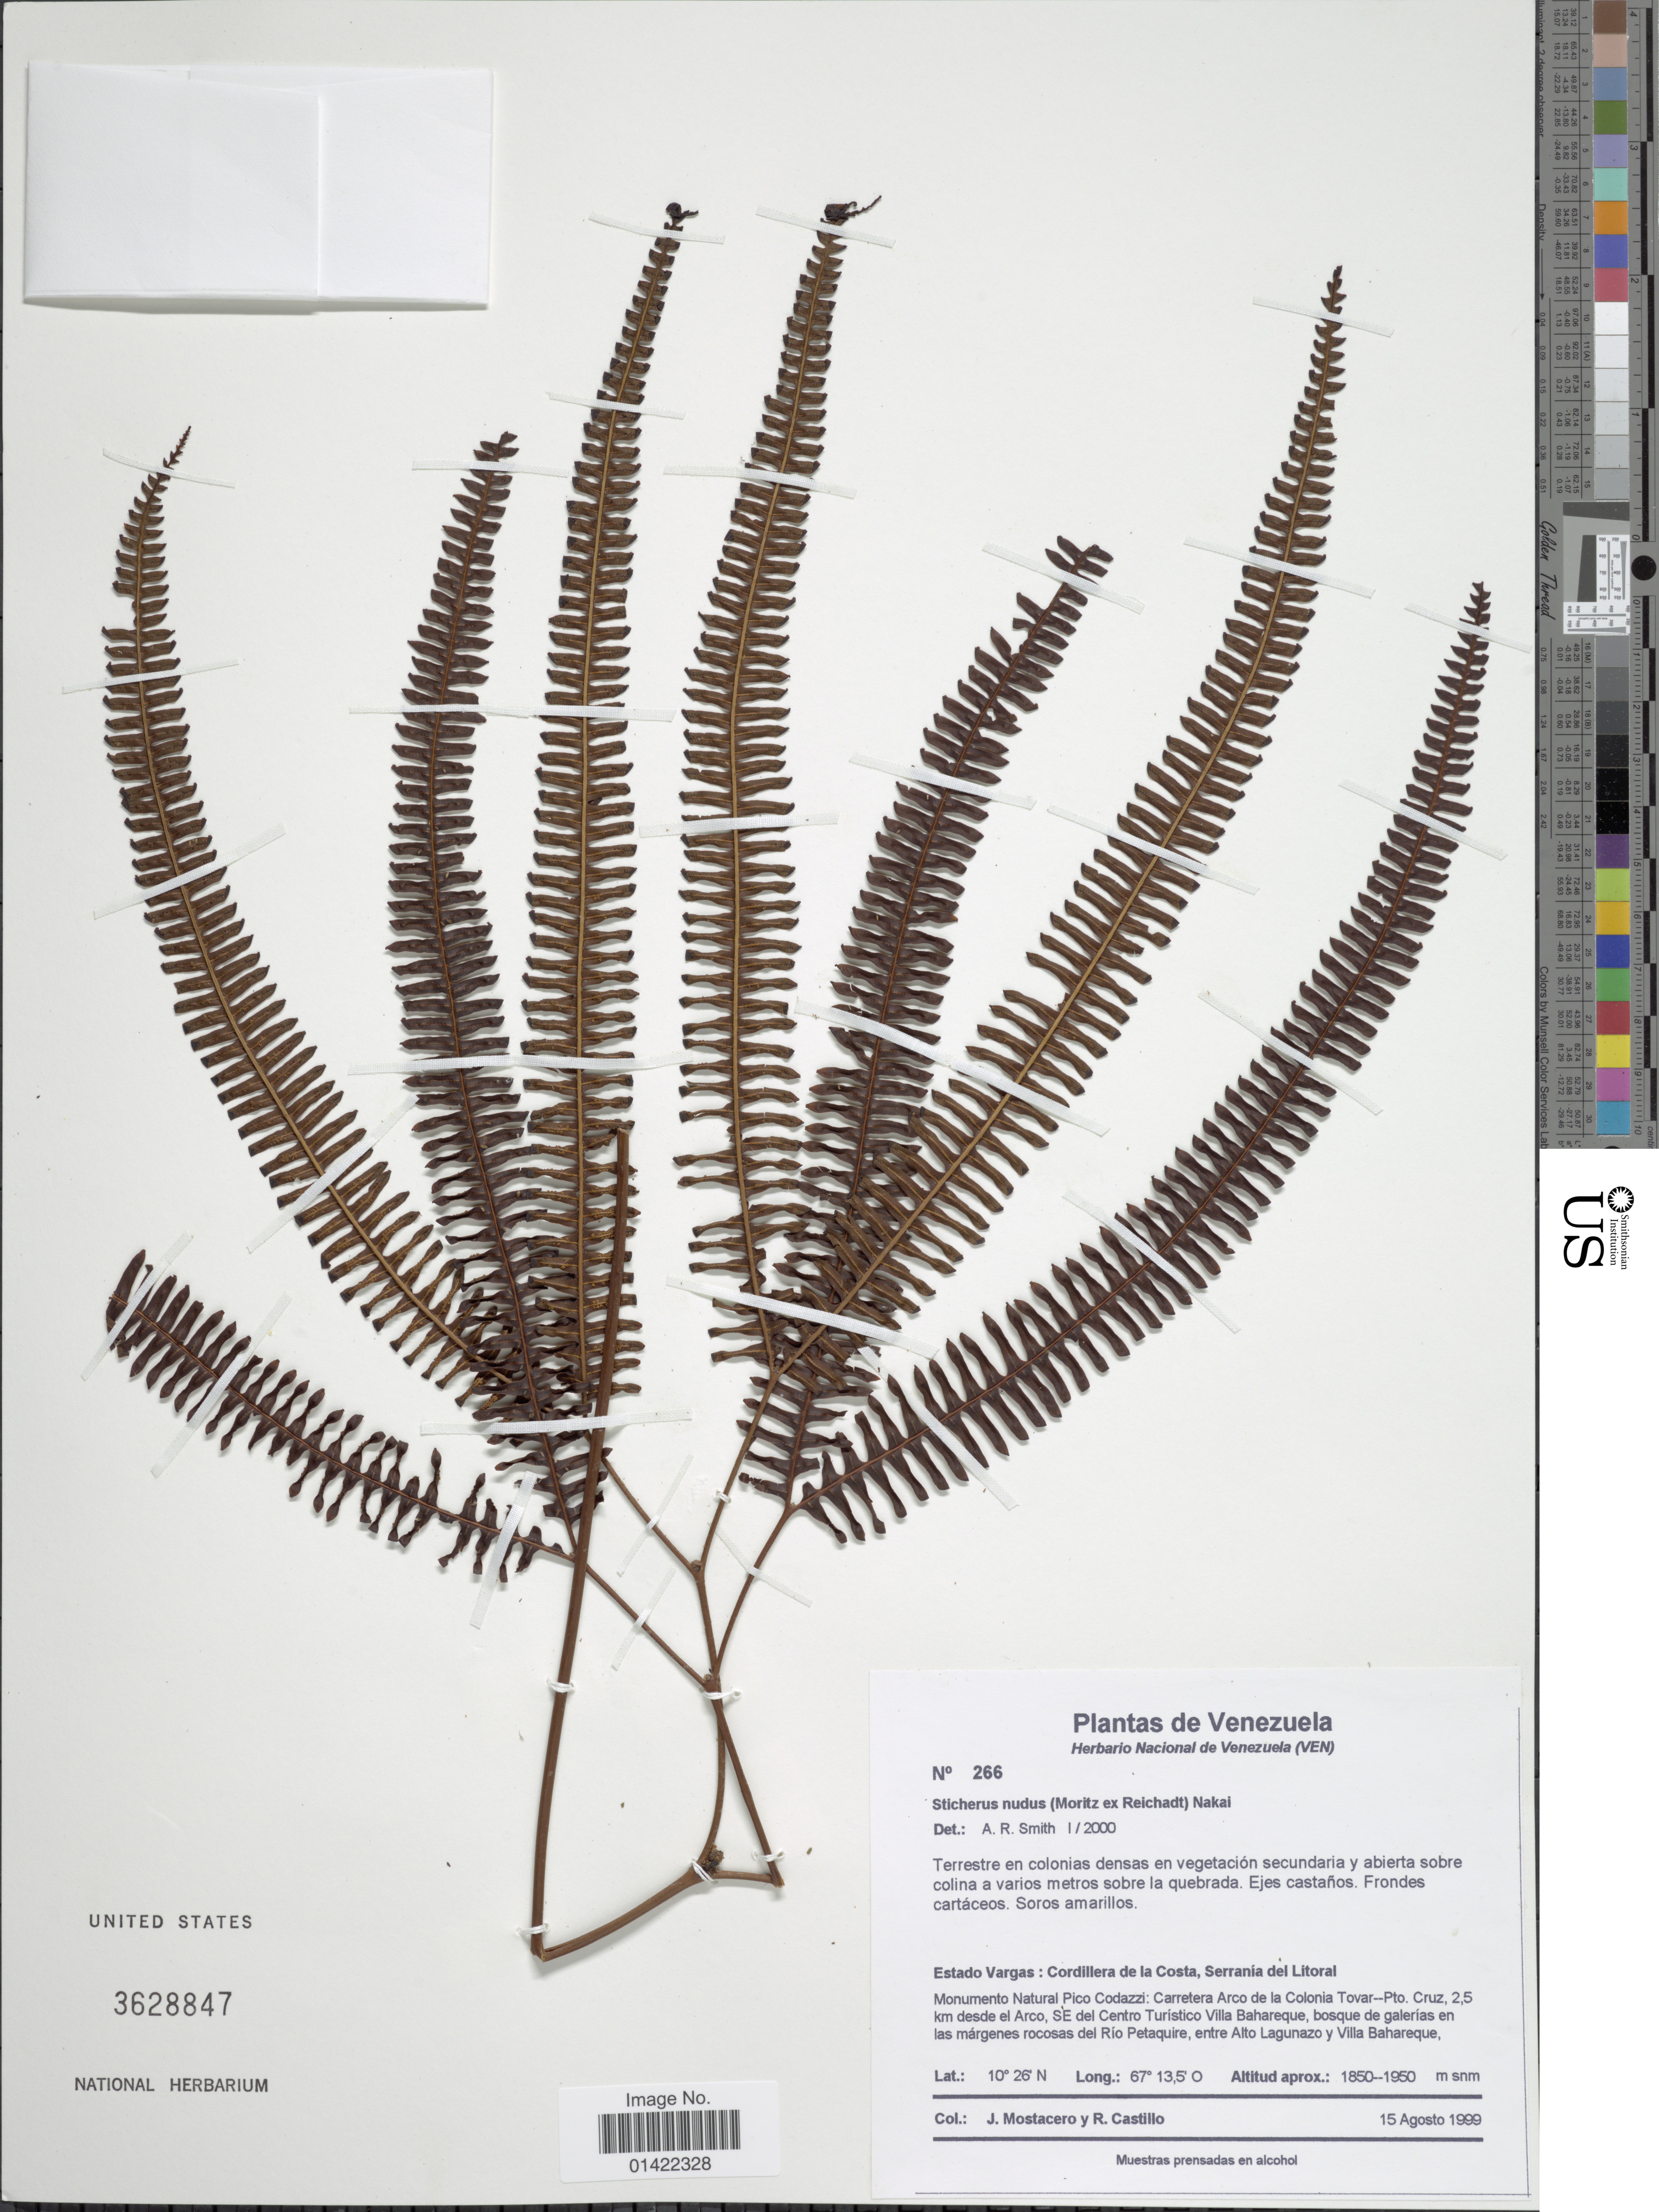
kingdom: Plantae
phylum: Tracheophyta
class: Polypodiopsida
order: Gleicheniales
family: Gleicheniaceae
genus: Sticherus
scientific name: Sticherus nudus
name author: (Moritz ex Reichardt) Nakai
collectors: J. Mostacero & R. Castillo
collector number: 266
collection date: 1999-08-15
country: Venezuela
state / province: Vargas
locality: Cordillera de la Costa, Serrania del Litoral, monumento Natural Pico Codazzi: Carretera Acro de la Colonia Tovar--Pto. Cruz, 1,5 km desde el Acro, SE del centro Turistico Villa Bahareque, bosque de galerías en las márgenes rocosas del Río Petaquire, entre Alto Lagunazo y Vuilla Bahareque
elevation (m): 1850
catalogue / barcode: US 3628847